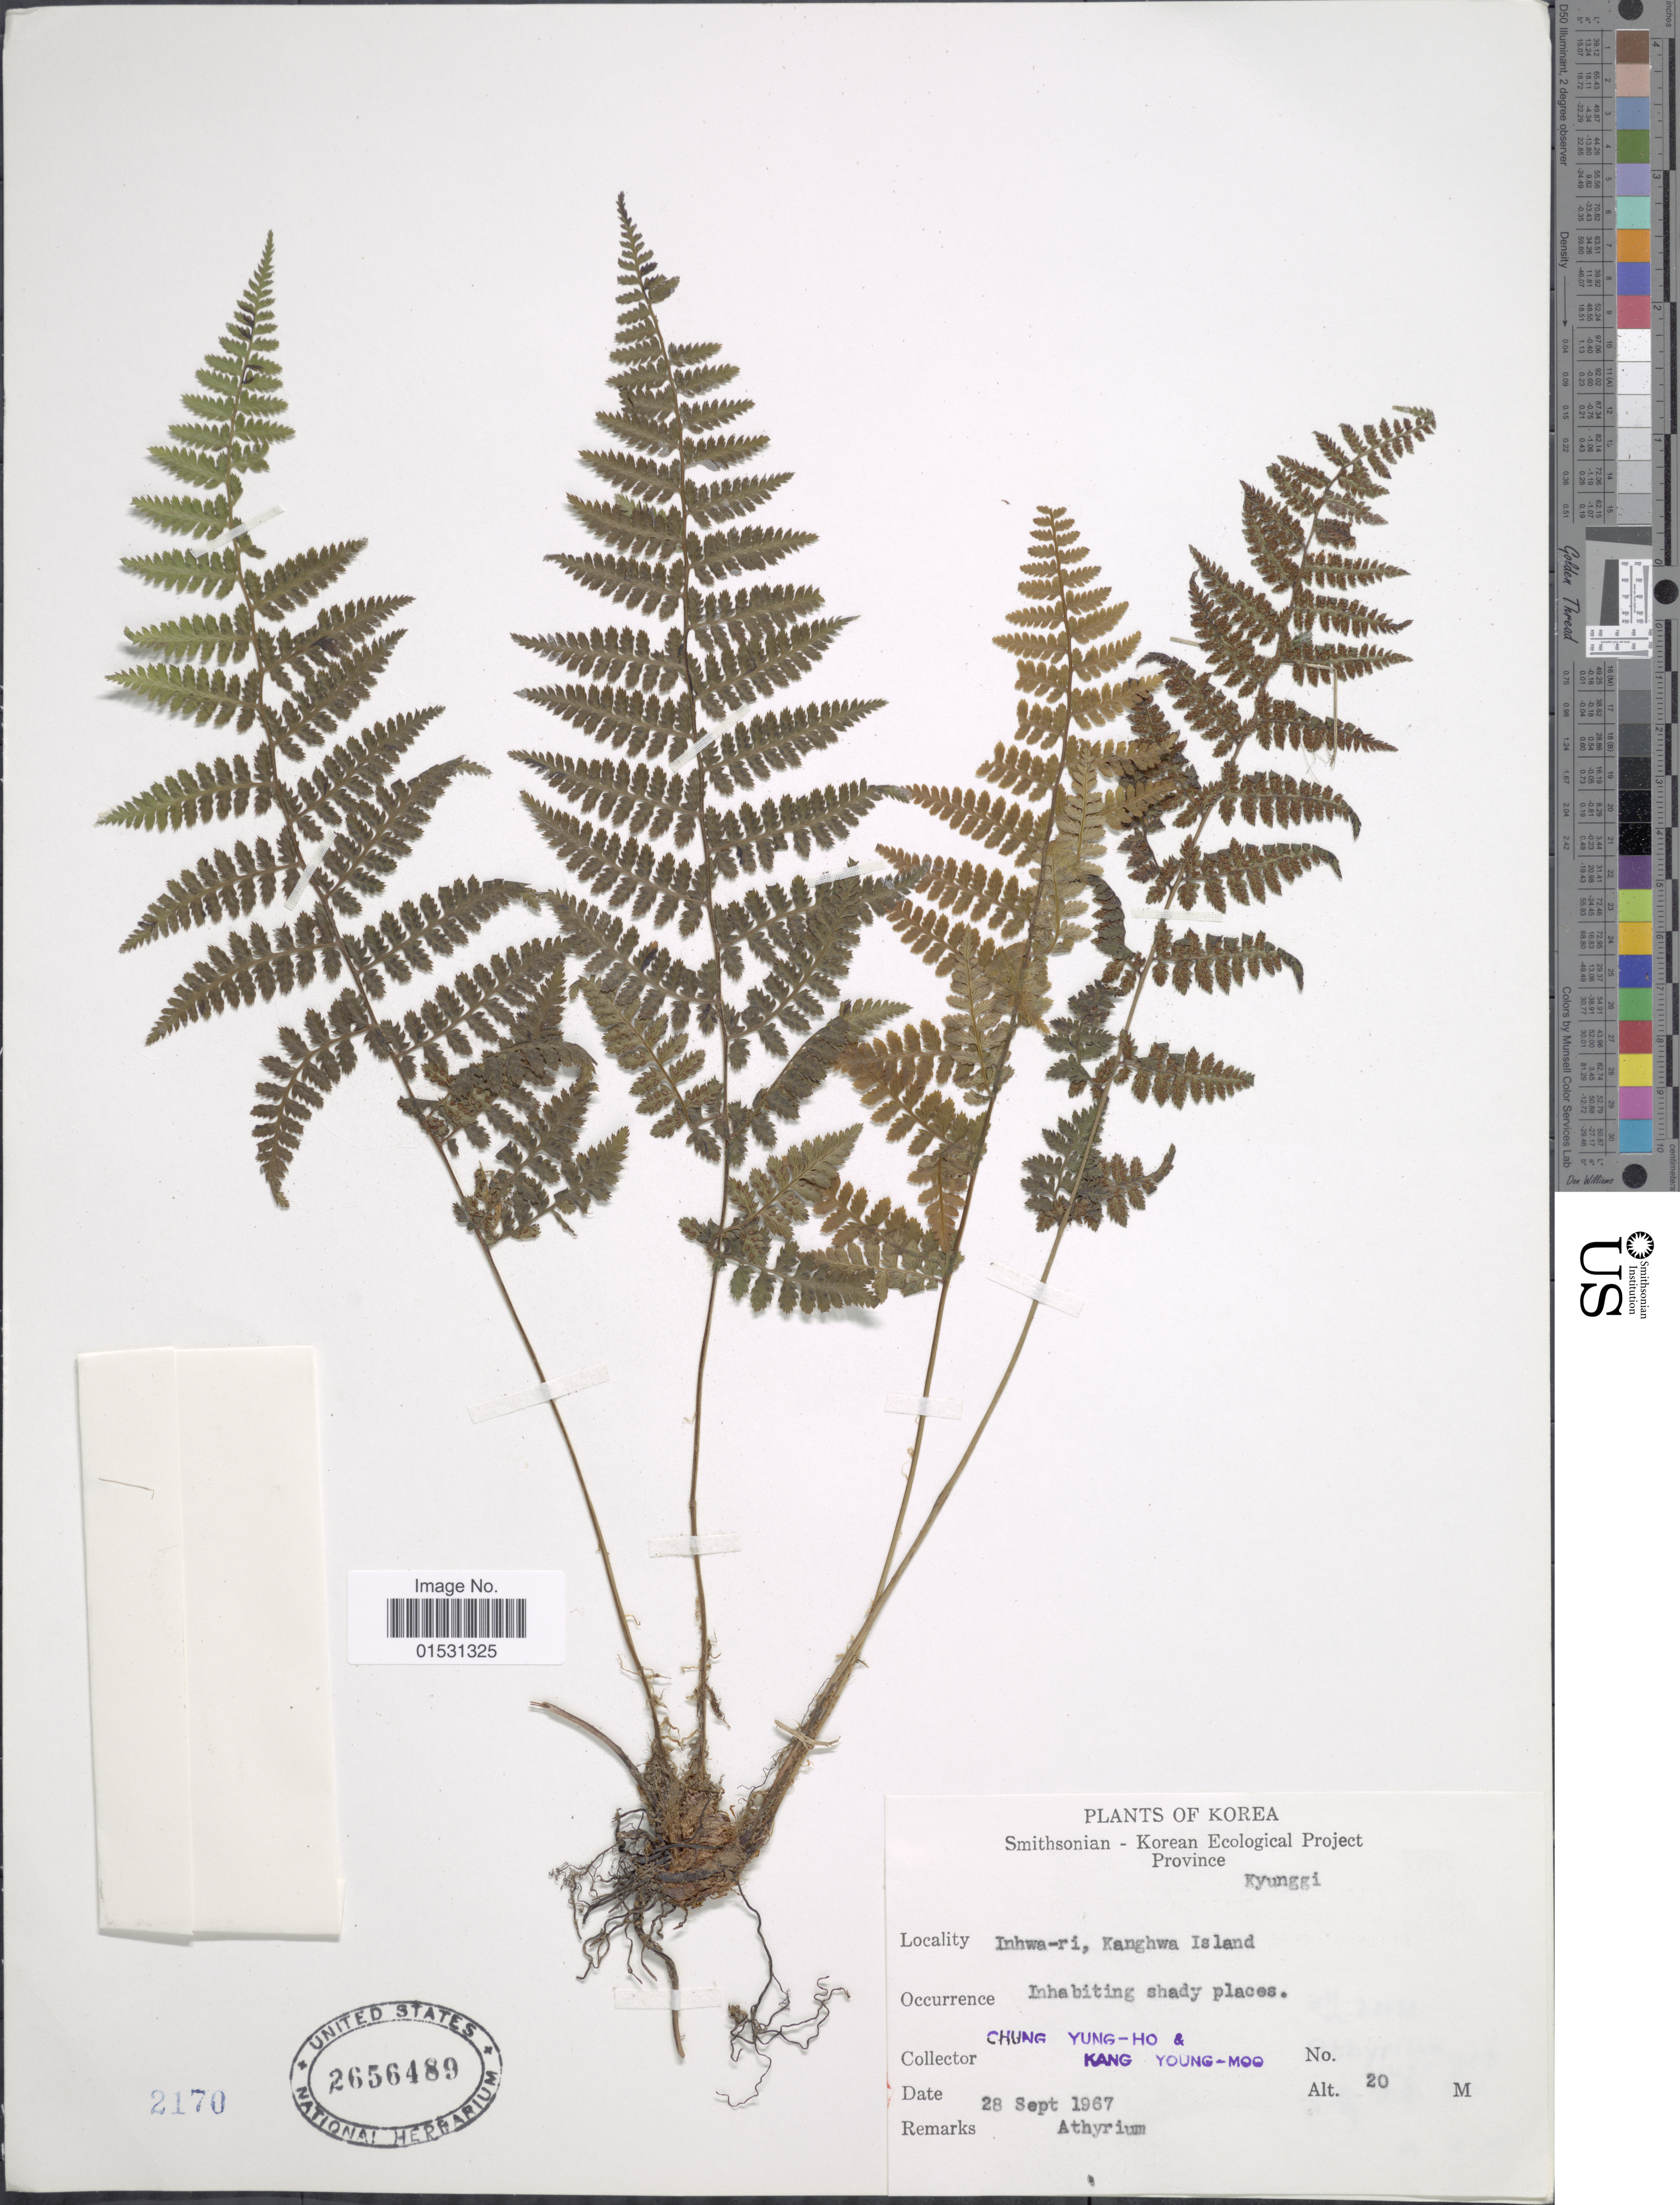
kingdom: Plantae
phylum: Tracheophyta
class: Polypodiopsida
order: Polypodiales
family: Athyriaceae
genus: Athyrium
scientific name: Athyrium sp.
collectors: Y. Chung & Y. Kang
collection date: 1967-09-28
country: South Korea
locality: Province Kyunggi. Inhwa-ri, Kanghwa Island.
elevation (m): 20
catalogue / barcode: US 2656489